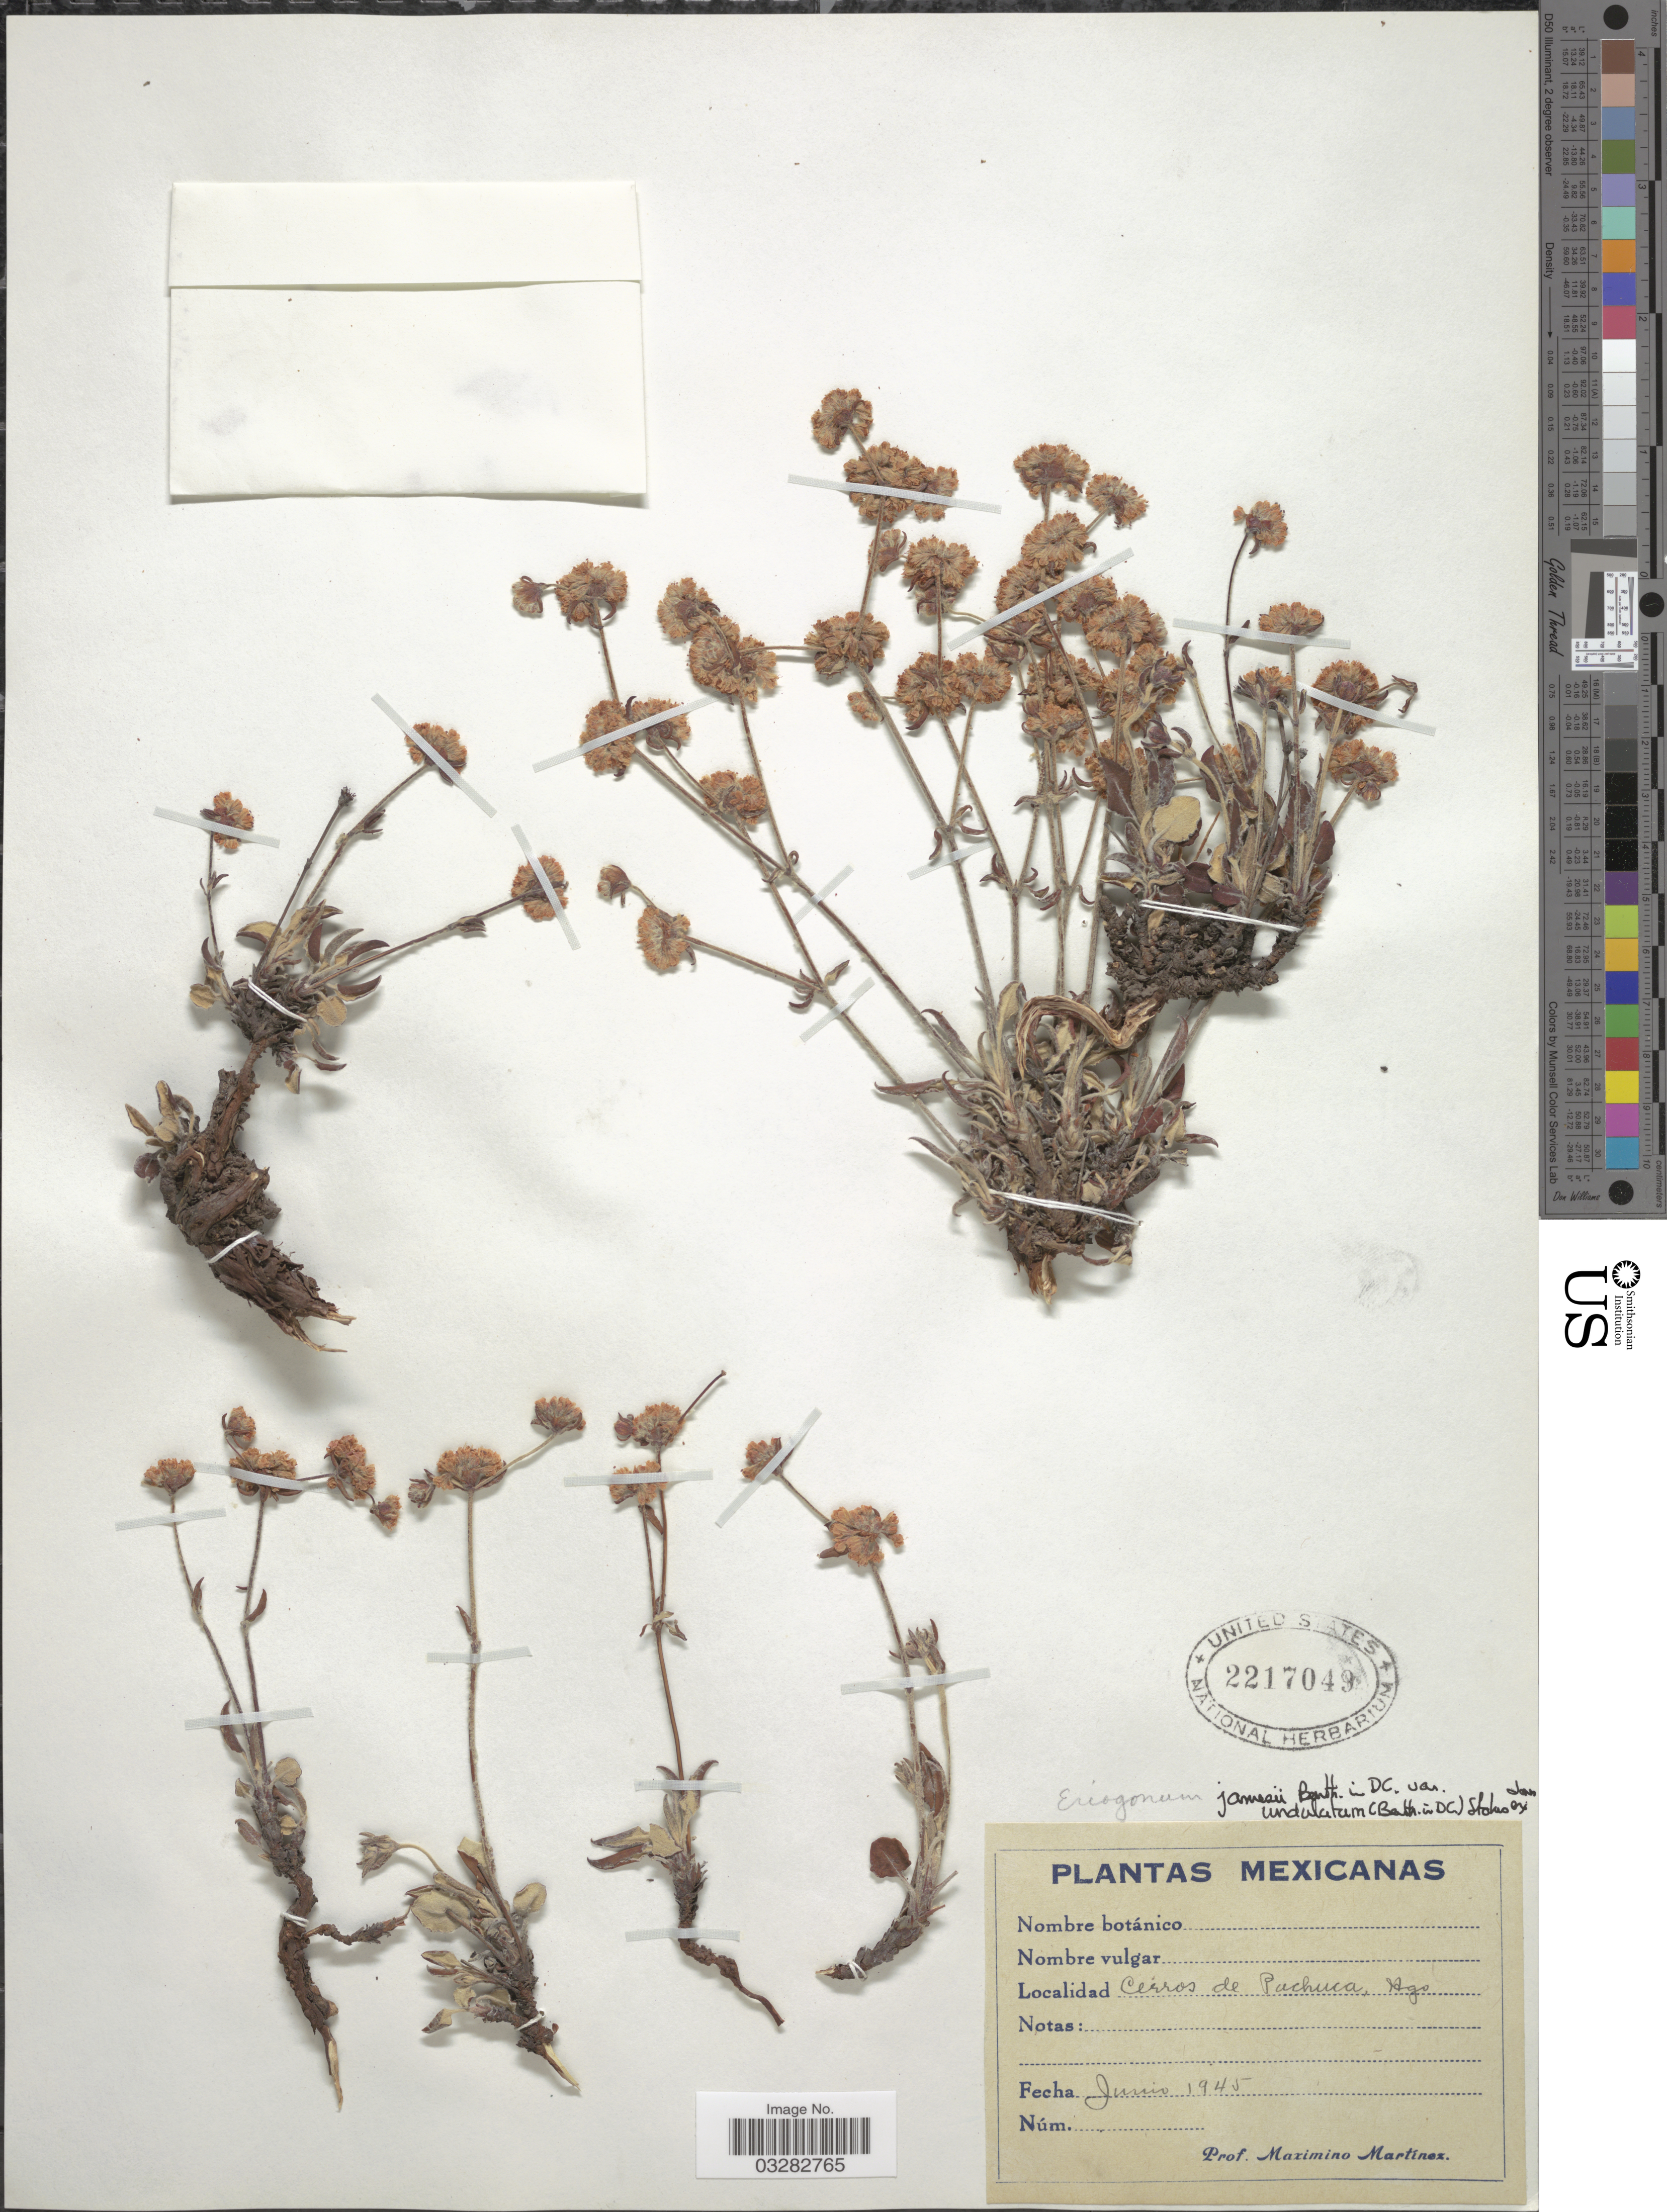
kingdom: Plantae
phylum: Tracheophyta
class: Magnoliopsida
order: Caryophyllales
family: Polygonaceae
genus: Eriogonum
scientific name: Eriogonum jamesii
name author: Benth.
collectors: M. Martínez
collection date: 1945-06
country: Mexico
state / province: Hidalgo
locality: Cerros de Pachuca.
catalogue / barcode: US 2217049